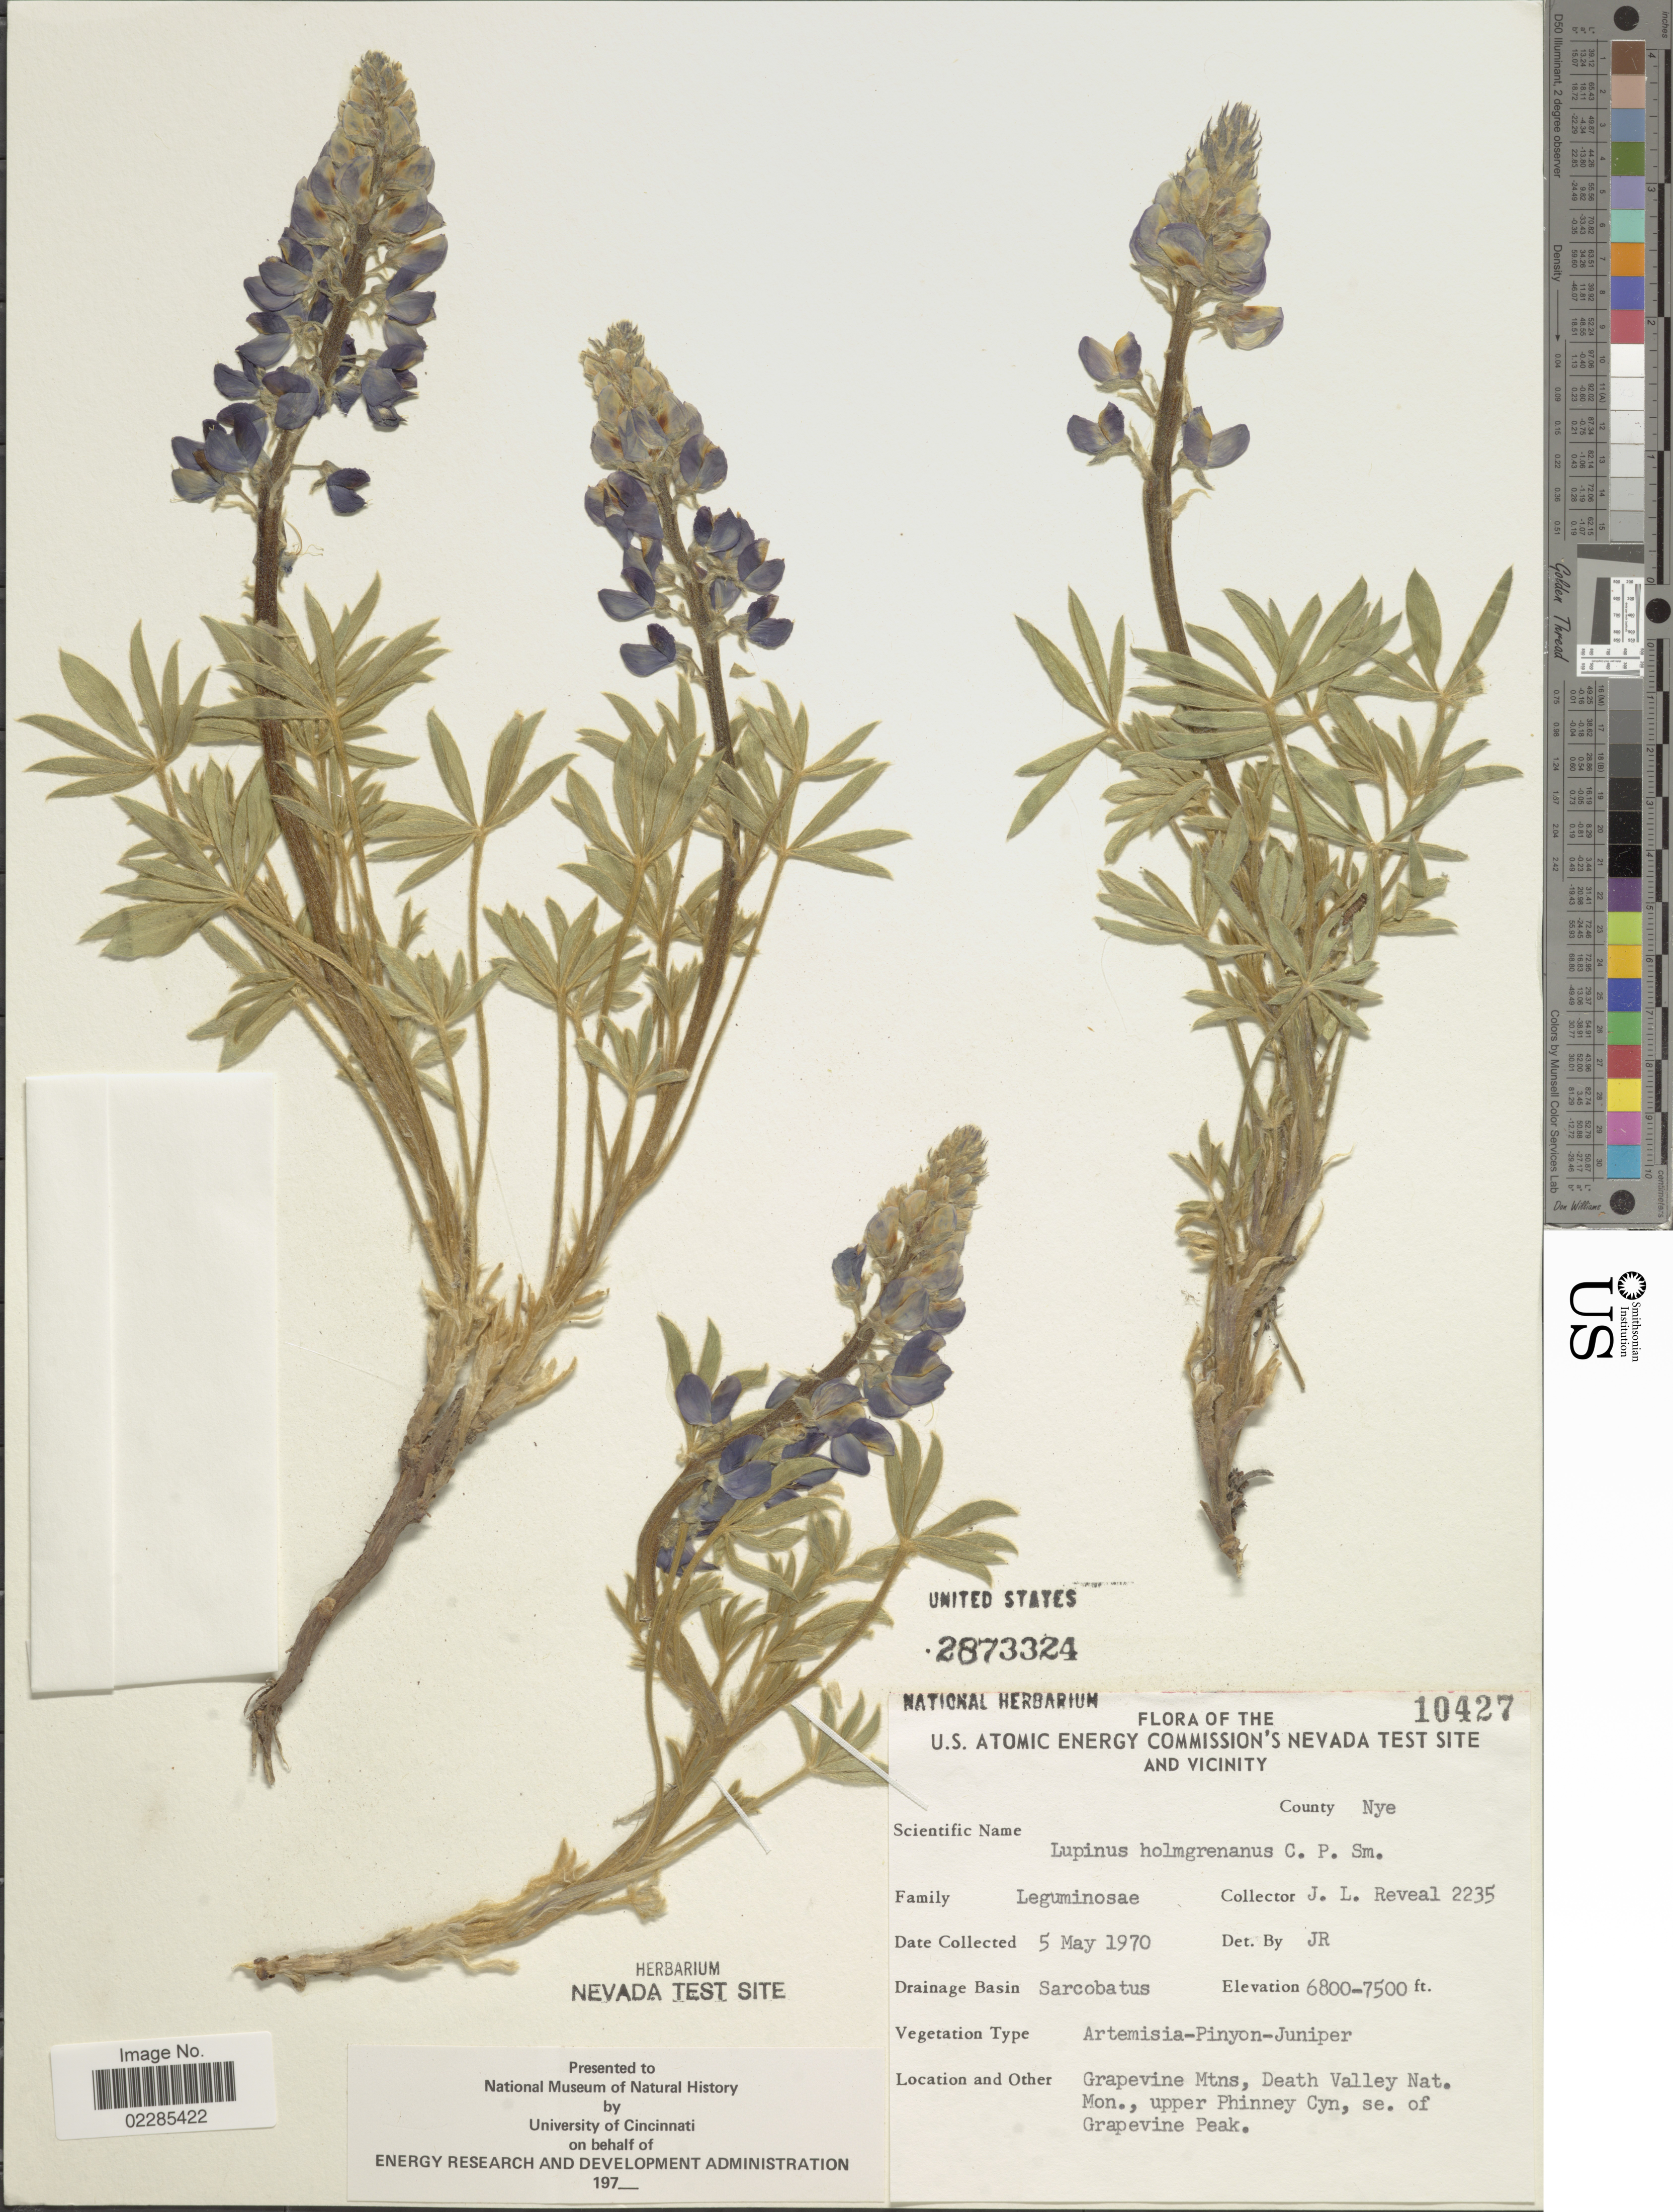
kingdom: Plantae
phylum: Tracheophyta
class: Magnoliopsida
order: Fabales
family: Fabaceae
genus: Lupinus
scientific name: Lupinus wyethii subsp. wyethii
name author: S. Watson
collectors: J. L. Reveal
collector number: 2235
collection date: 1970-05-05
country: United States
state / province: Nevada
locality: U.S. Atomic Energy Commission's Nevada Test Site and Vciinity, County Nye, Drainage Basin Sarcobatus, Grapevine Mtns, Death Valley Nat. Mon., upper Phinney Cyn, se of Grapevine Peak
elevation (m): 2073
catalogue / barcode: US 2873324